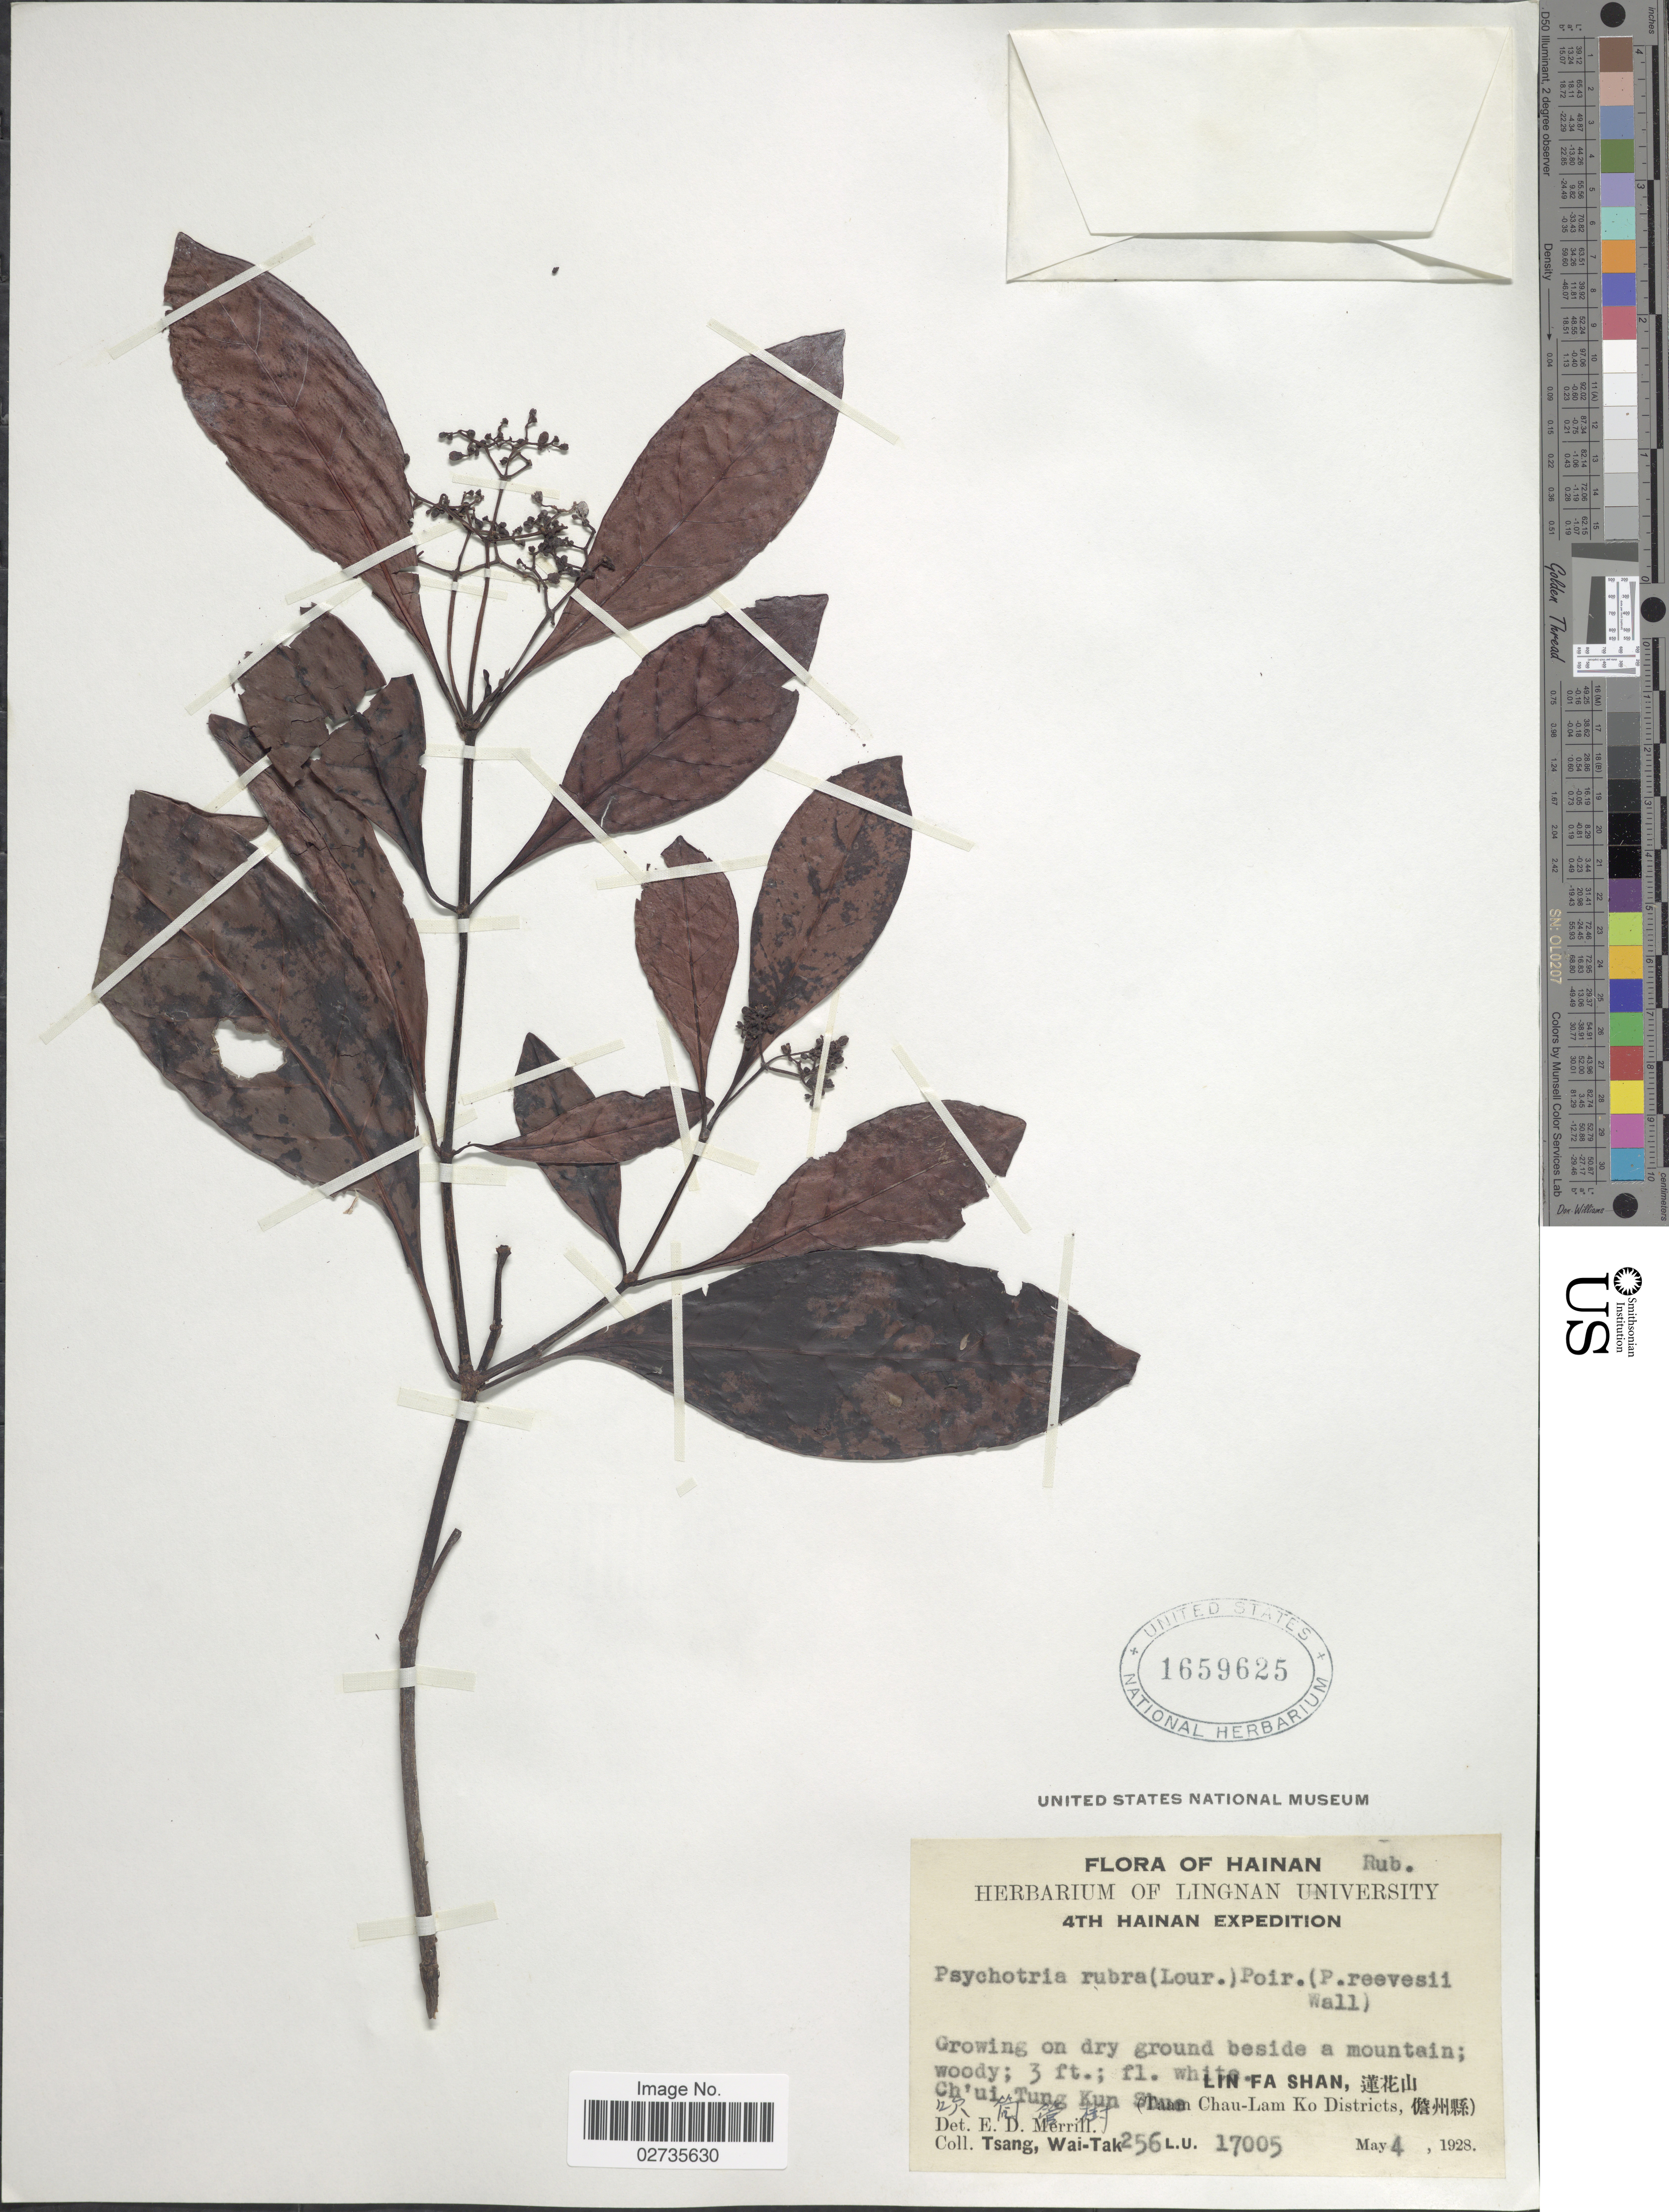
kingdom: Plantae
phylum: Tracheophyta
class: Magnoliopsida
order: Gentianales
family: Rubiaceae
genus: Psychotria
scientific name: Psychotria rubra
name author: (Lour.) Poir.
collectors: W. T. Tsang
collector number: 256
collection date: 1928-05-04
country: China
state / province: Hainan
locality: Growing on dry ground beside a mountain; Lin Fa Shan, Ch'ui Tung Kun Shue (Taan Chau-Lam Ko Districts)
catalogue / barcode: US 1659625